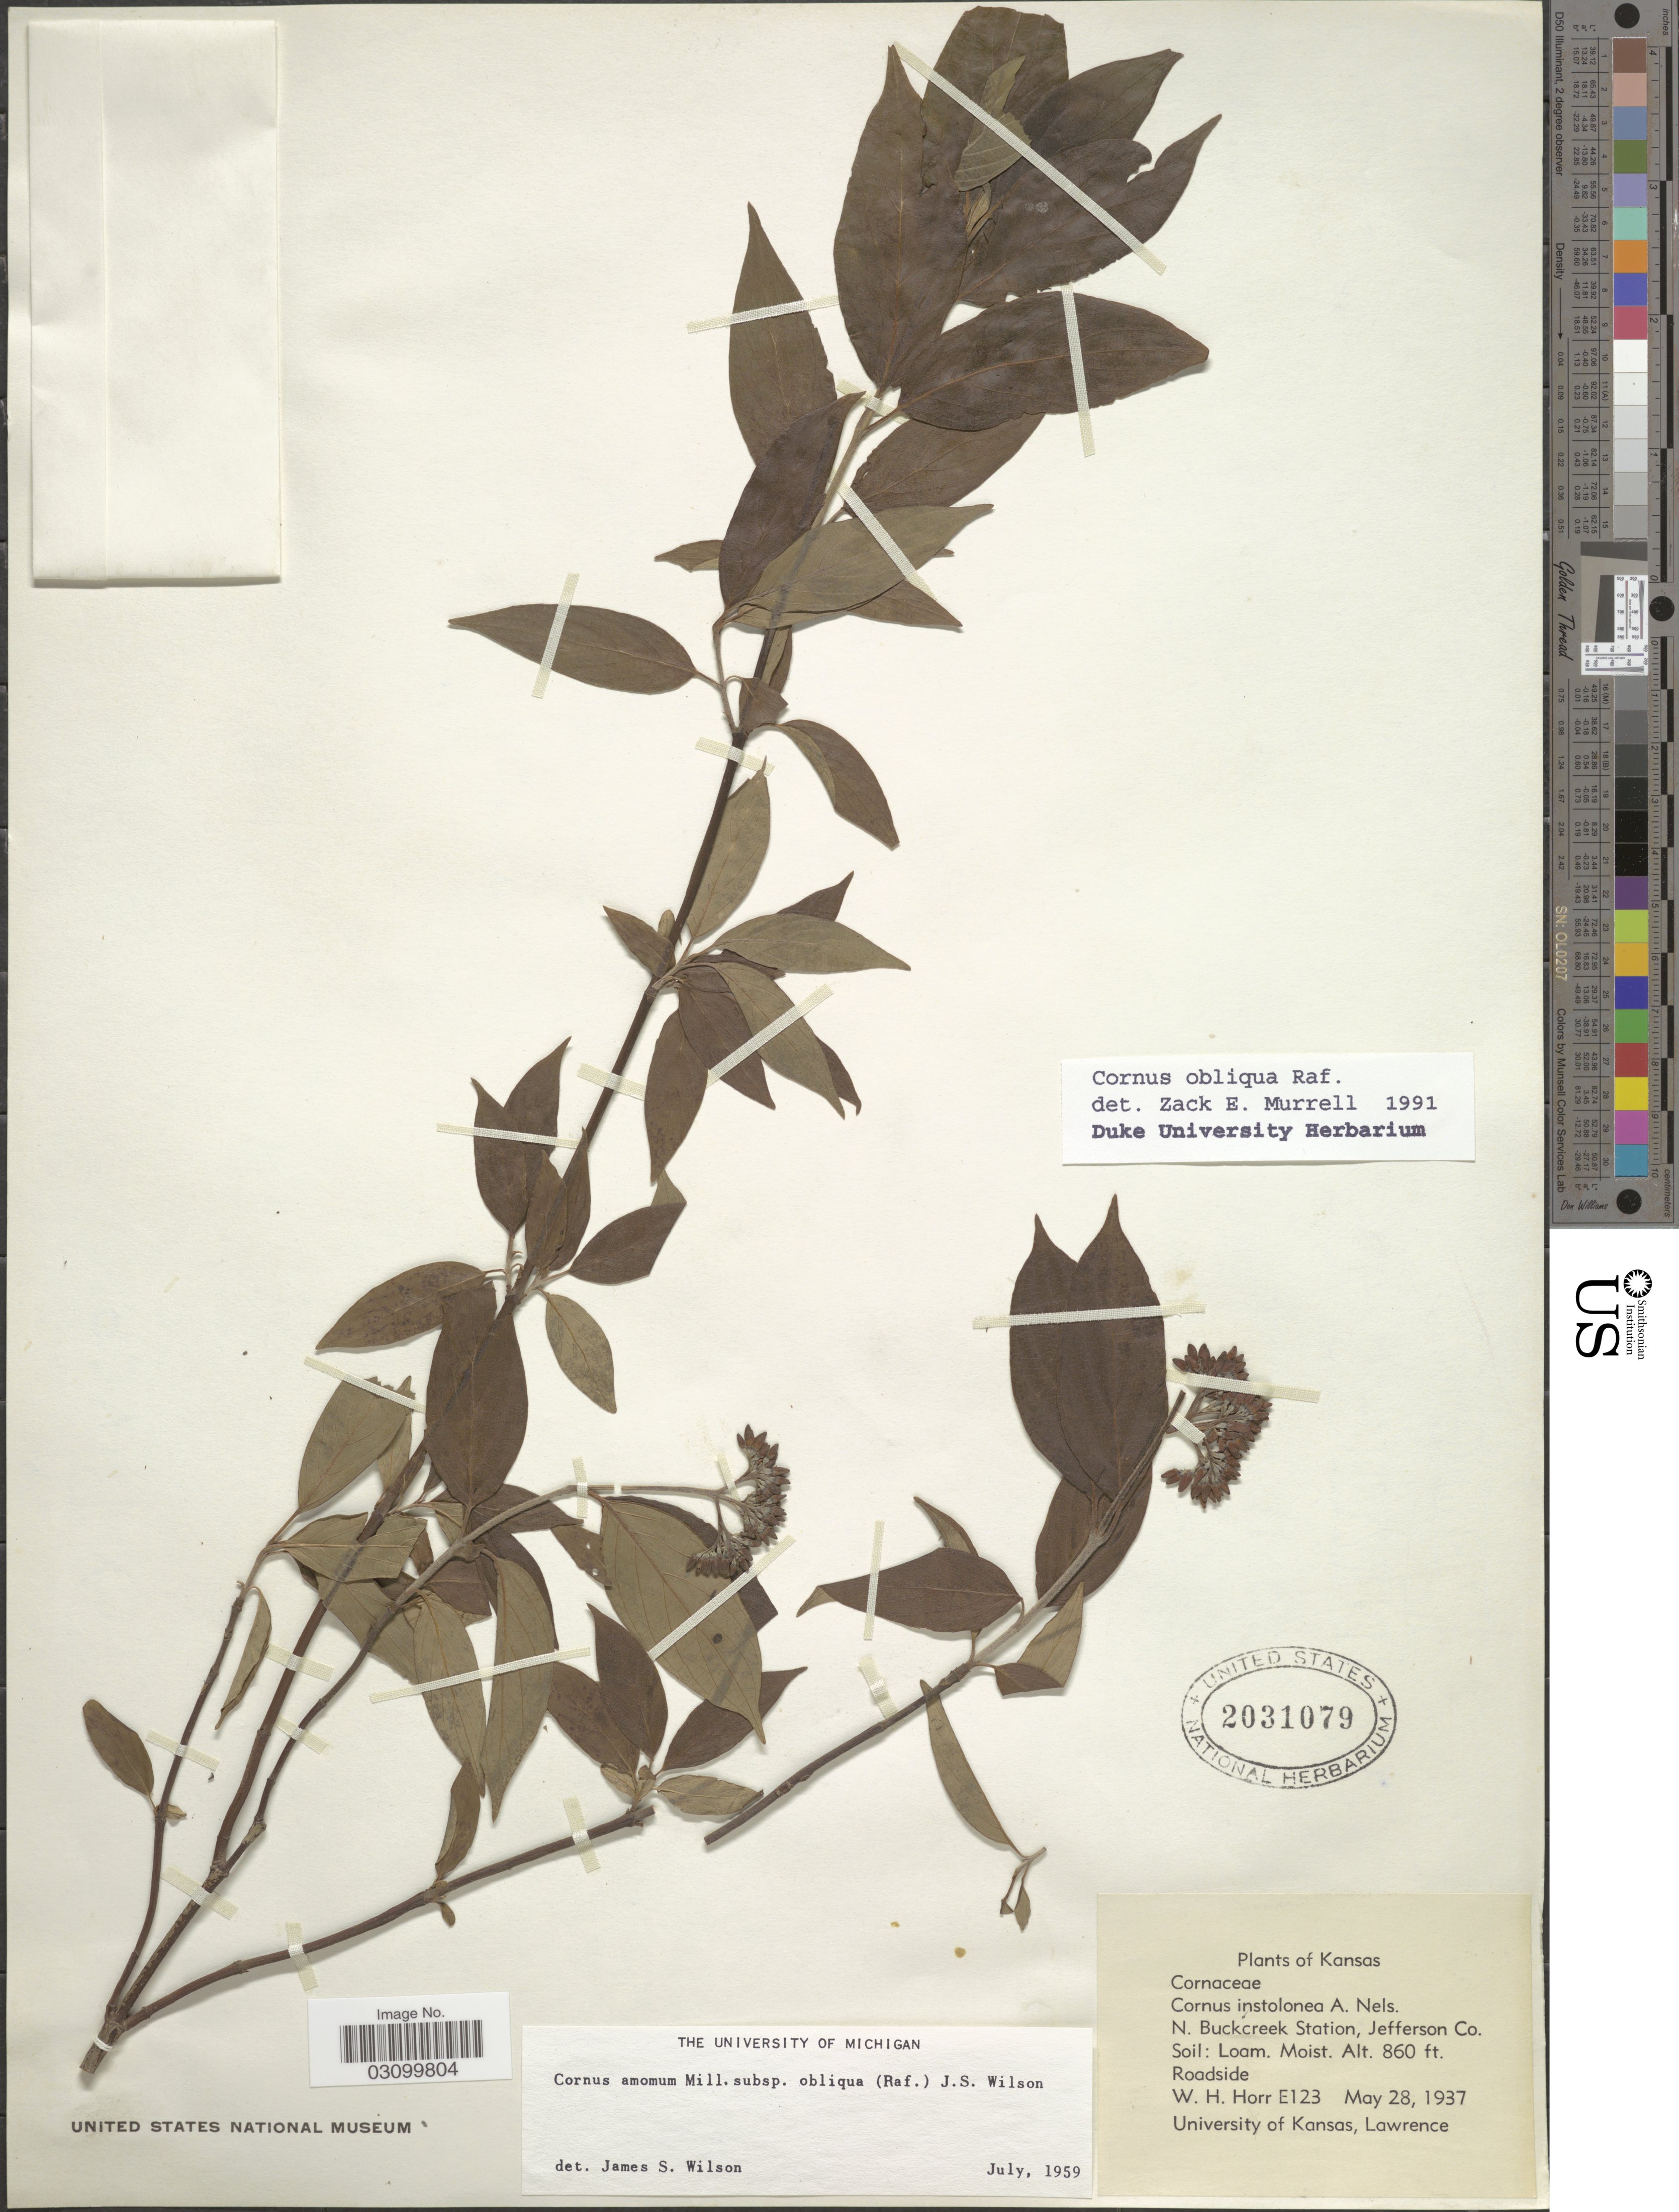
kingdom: Plantae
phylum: Tracheophyta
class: Magnoliopsida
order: Cornales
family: Cornaceae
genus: Cornus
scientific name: Cornus obliqua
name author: Raf.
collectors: W. H. Horr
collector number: E123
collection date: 1937-05-28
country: United States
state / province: Kansas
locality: N. Buckcreek Station, Jefferson Co.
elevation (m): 262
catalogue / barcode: US 2031079